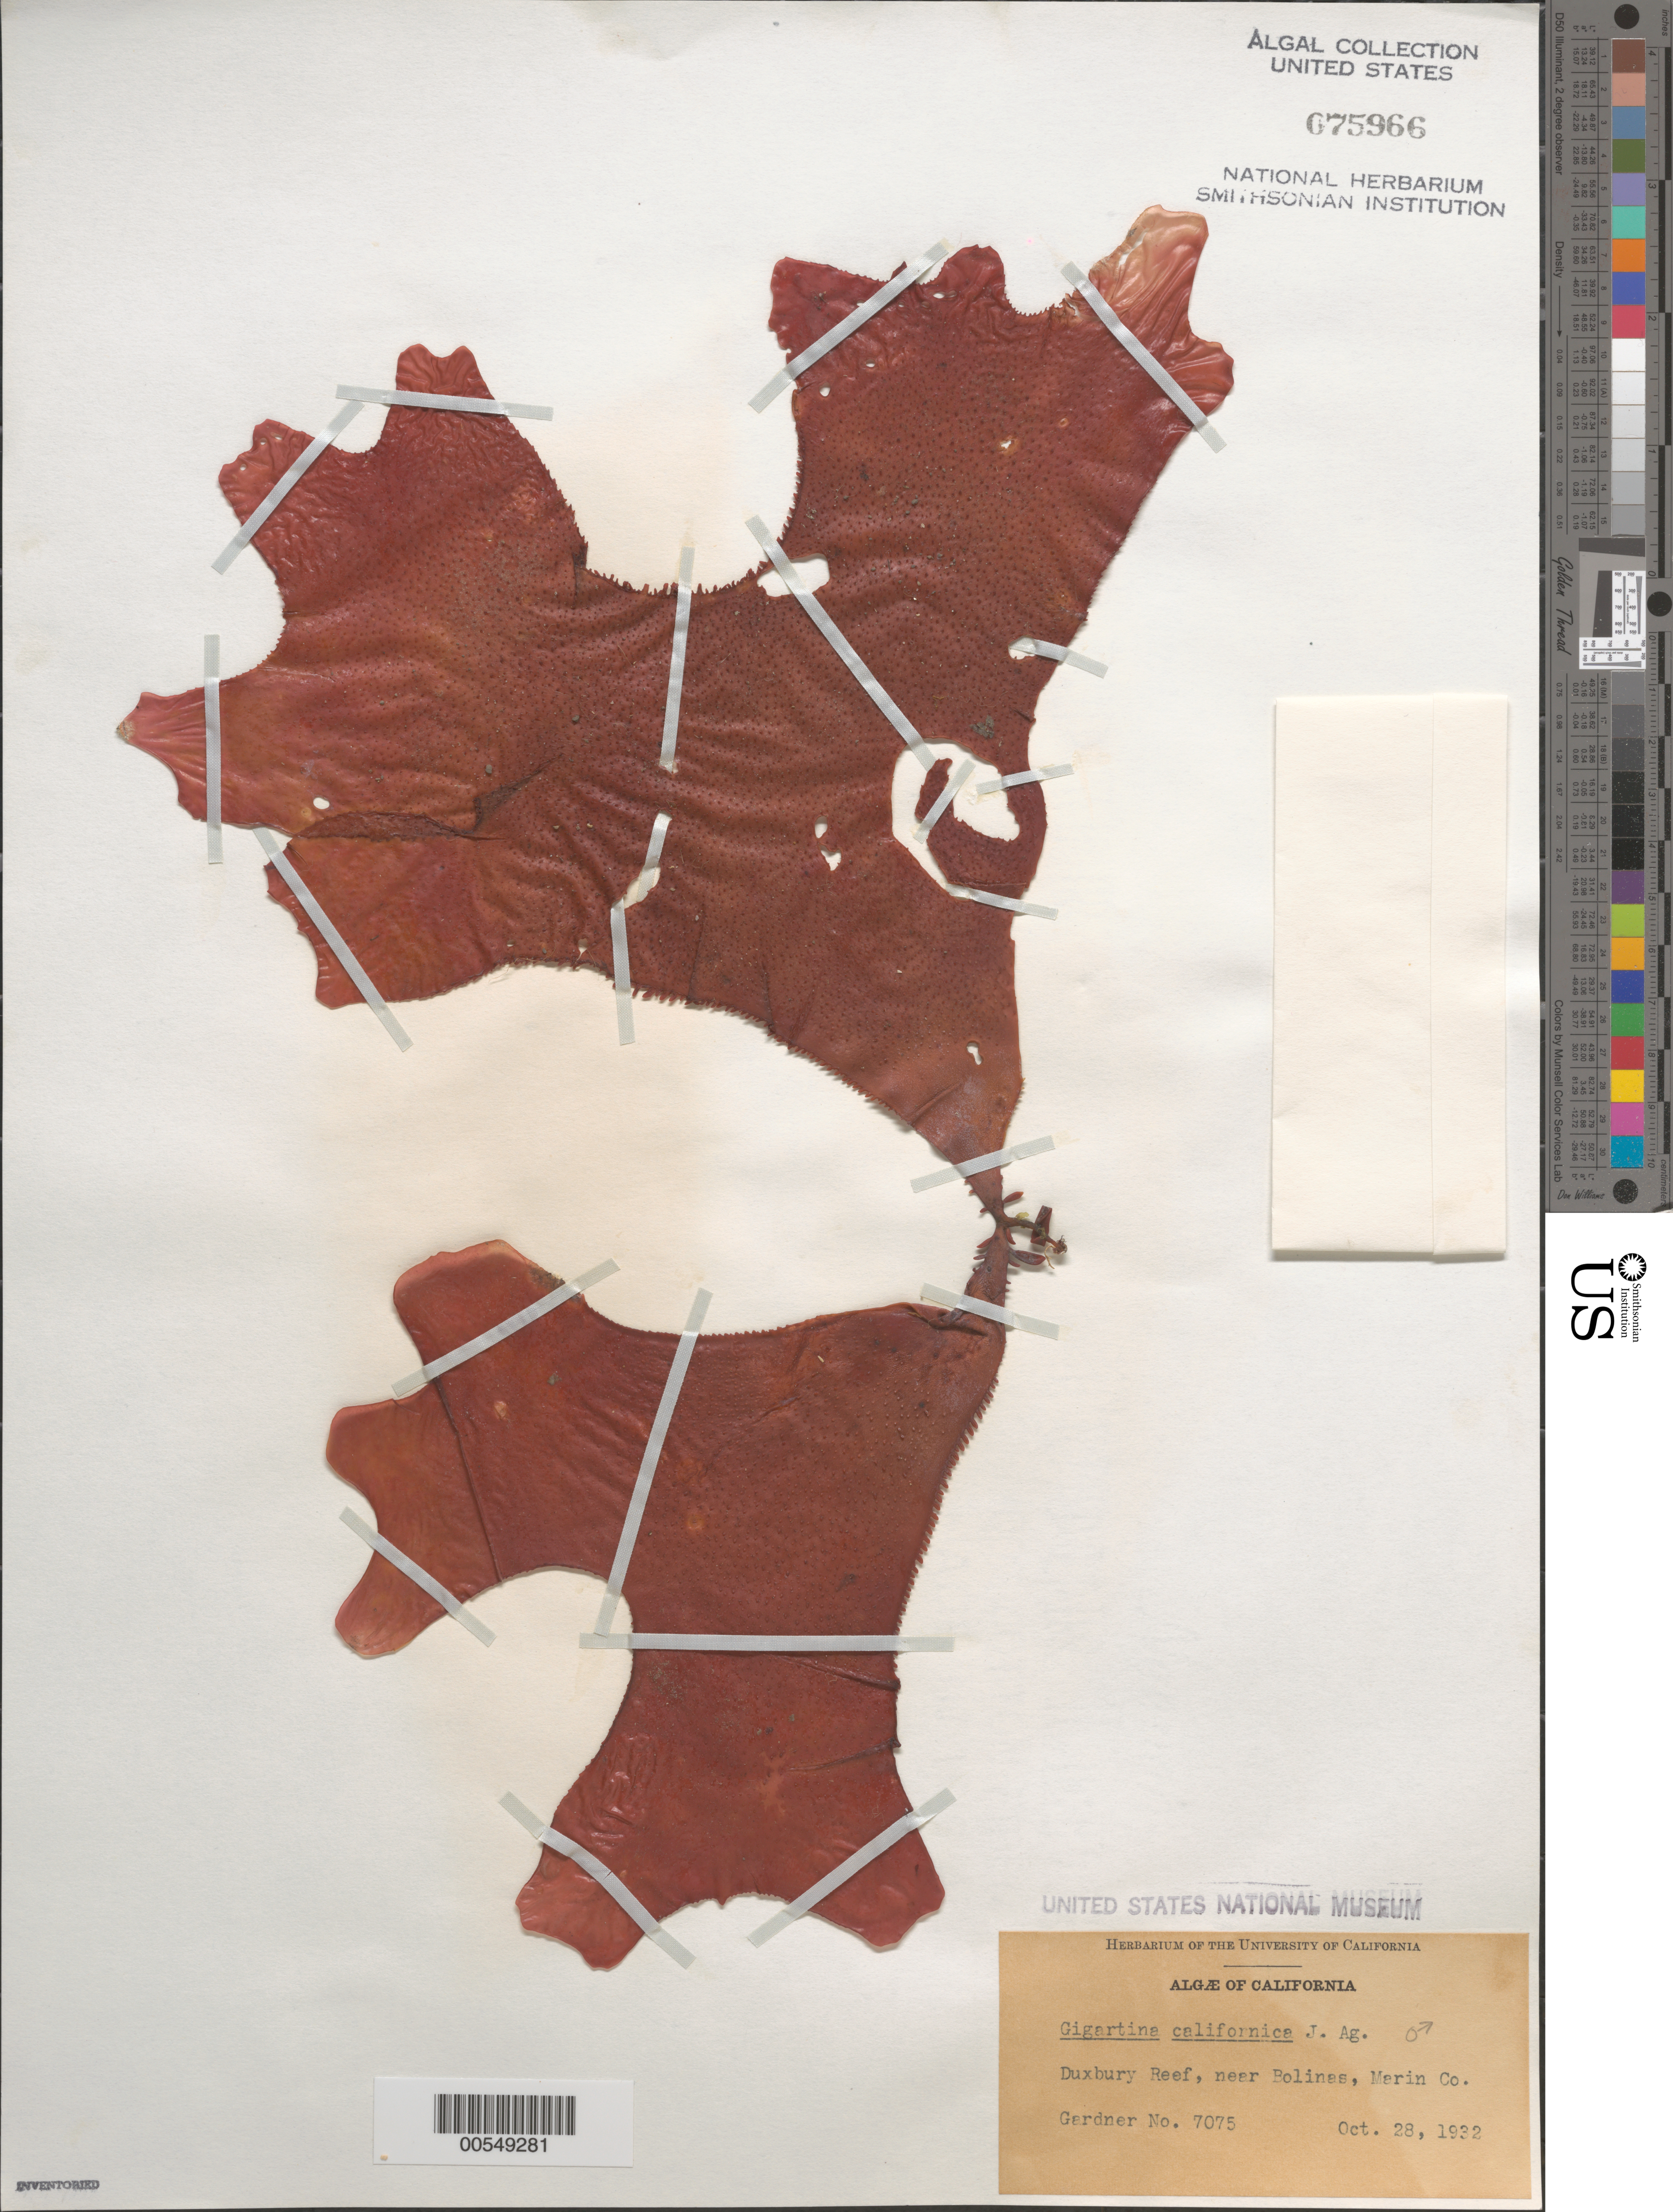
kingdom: Plantae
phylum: Rhodophyta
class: Florideophyceae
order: Gigartinales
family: Gigartinaceae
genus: Chondracanthus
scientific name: Chondracanthus corymbiferus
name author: (Kütz.) Guiry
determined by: Algae name updating Project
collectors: N. Gardner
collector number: NLG 7075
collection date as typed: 28 Oct 1932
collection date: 1932-10-28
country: United States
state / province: California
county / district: Marin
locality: Duxbury Reef, near Bolinas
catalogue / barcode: US 75966